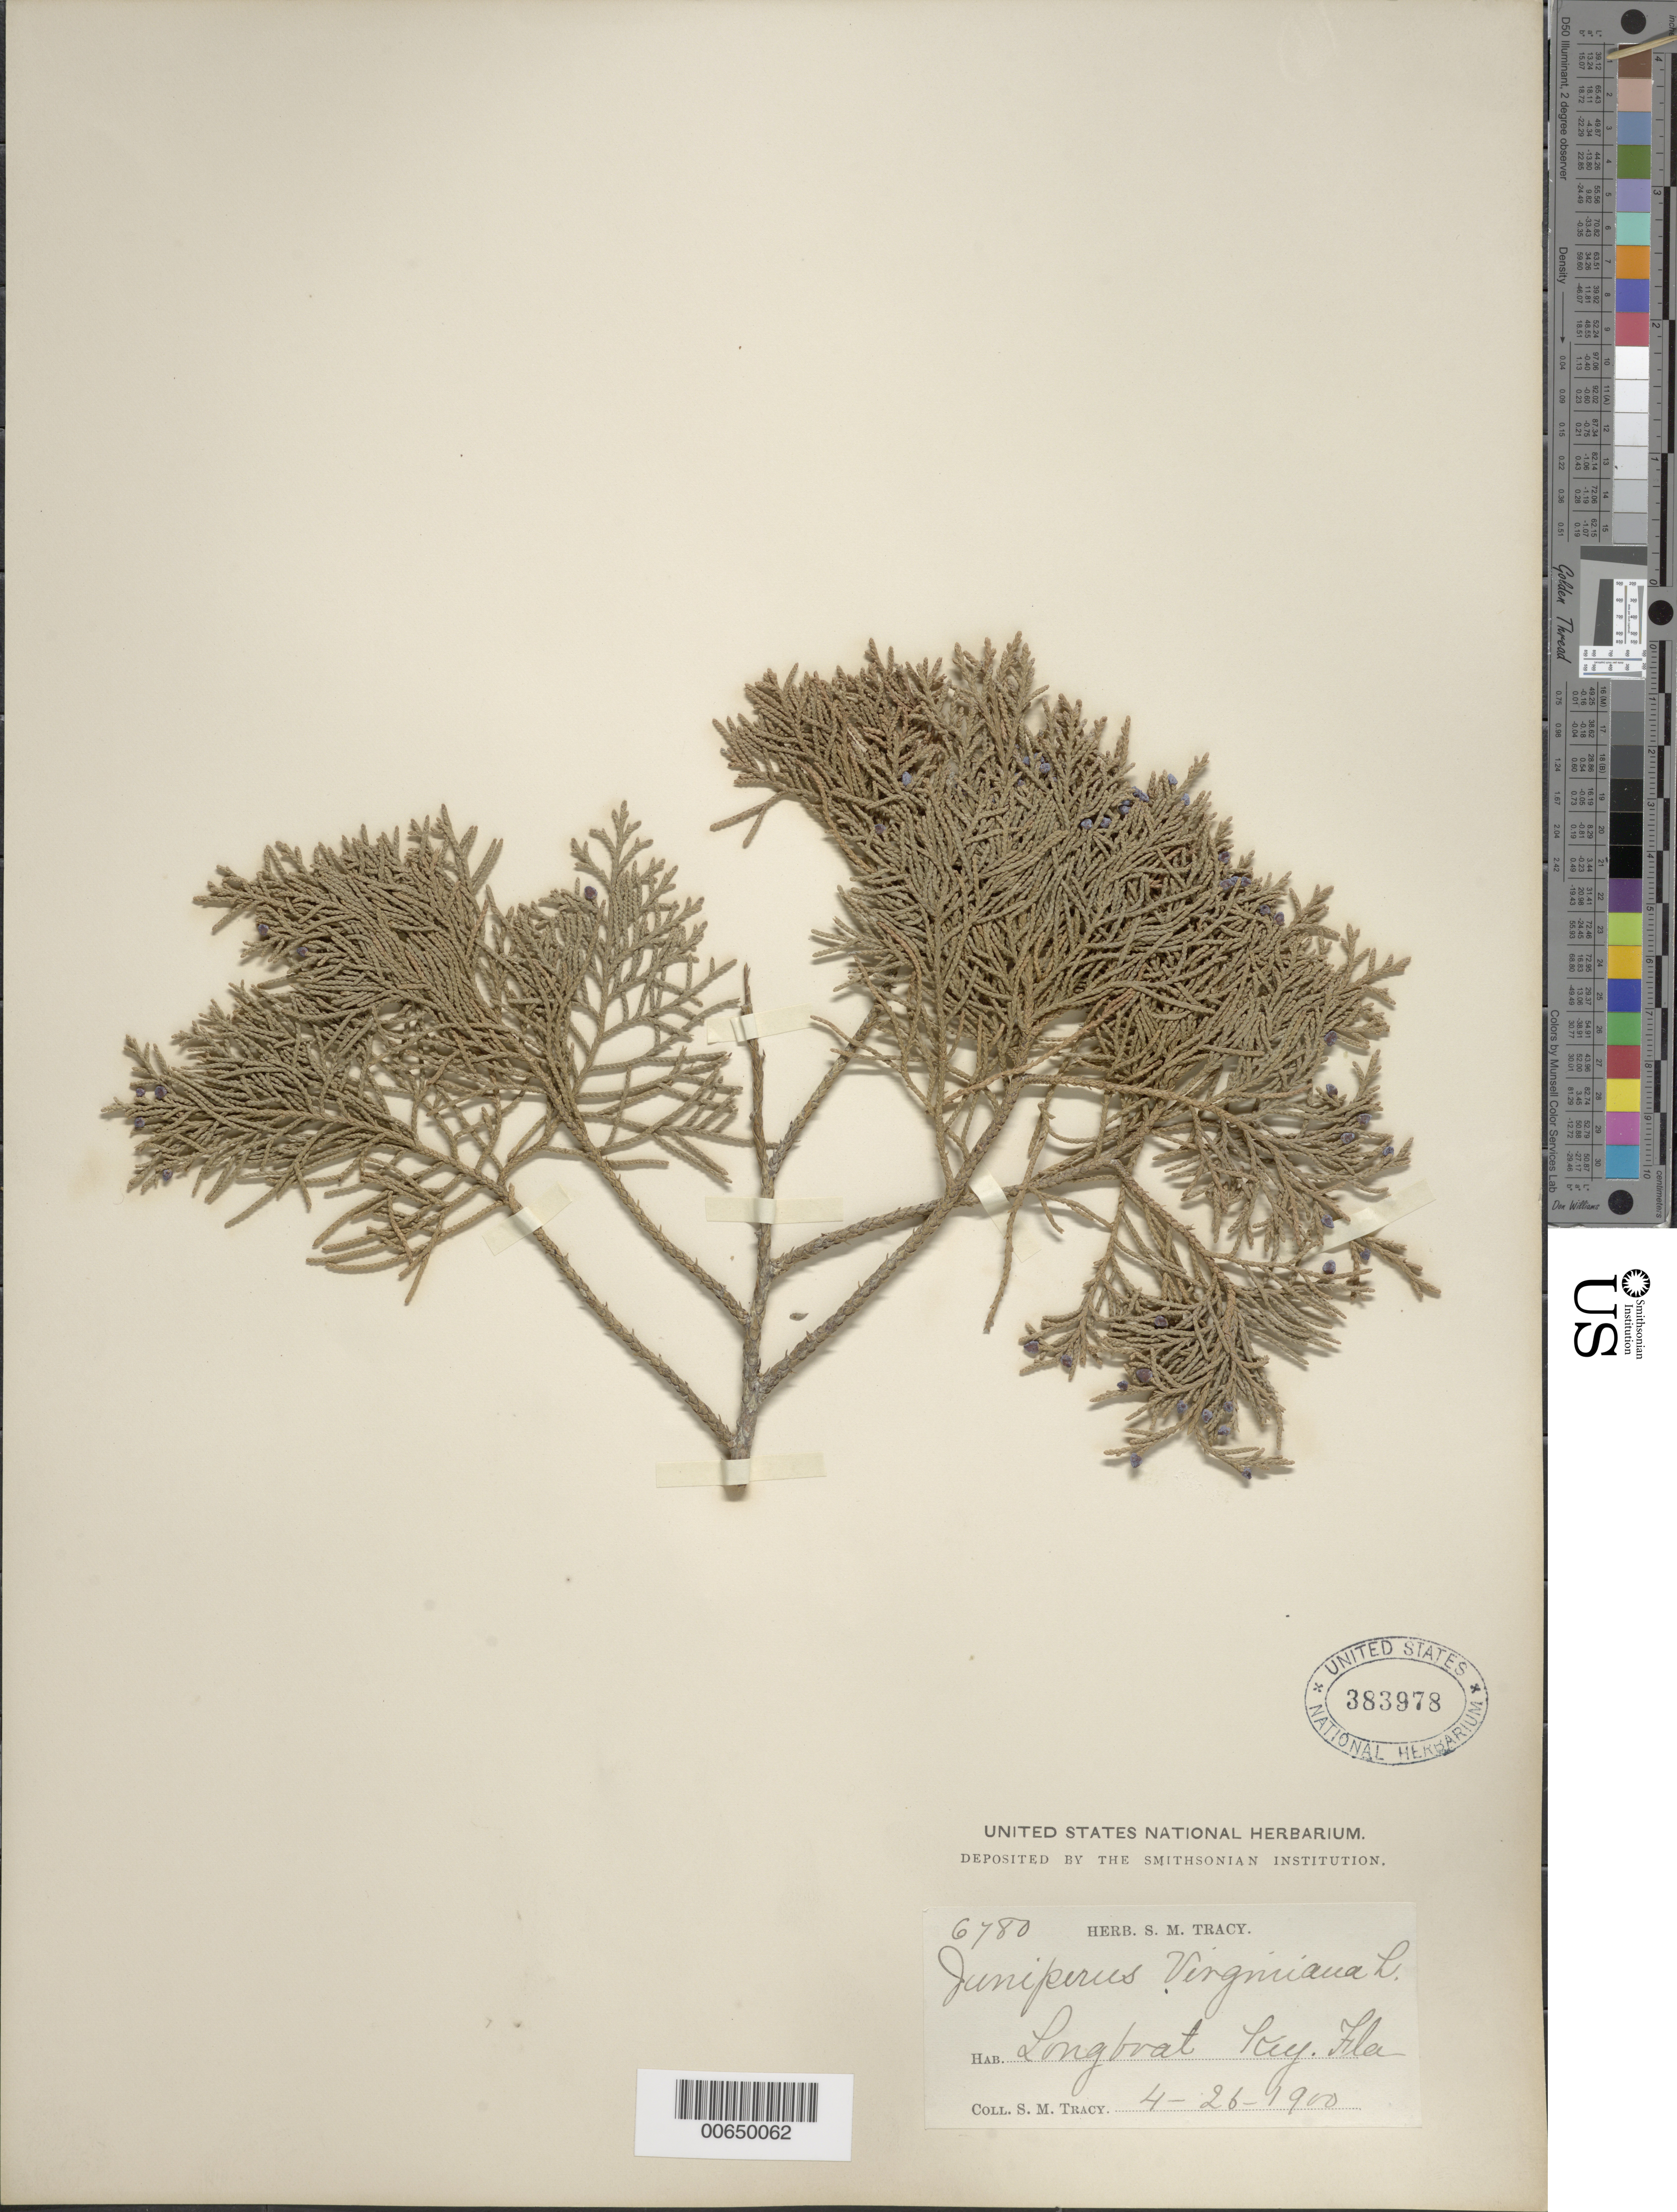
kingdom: Plantae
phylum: Tracheophyta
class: Pinopsida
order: Pinales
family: Cupressaceae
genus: Juniperus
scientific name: Juniperus virginiana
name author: L.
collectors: S. M. Tracy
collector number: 6780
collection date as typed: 23 Apr 2000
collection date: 2000-04-23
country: United States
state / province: Florida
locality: Longboat Key.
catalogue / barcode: US 383978